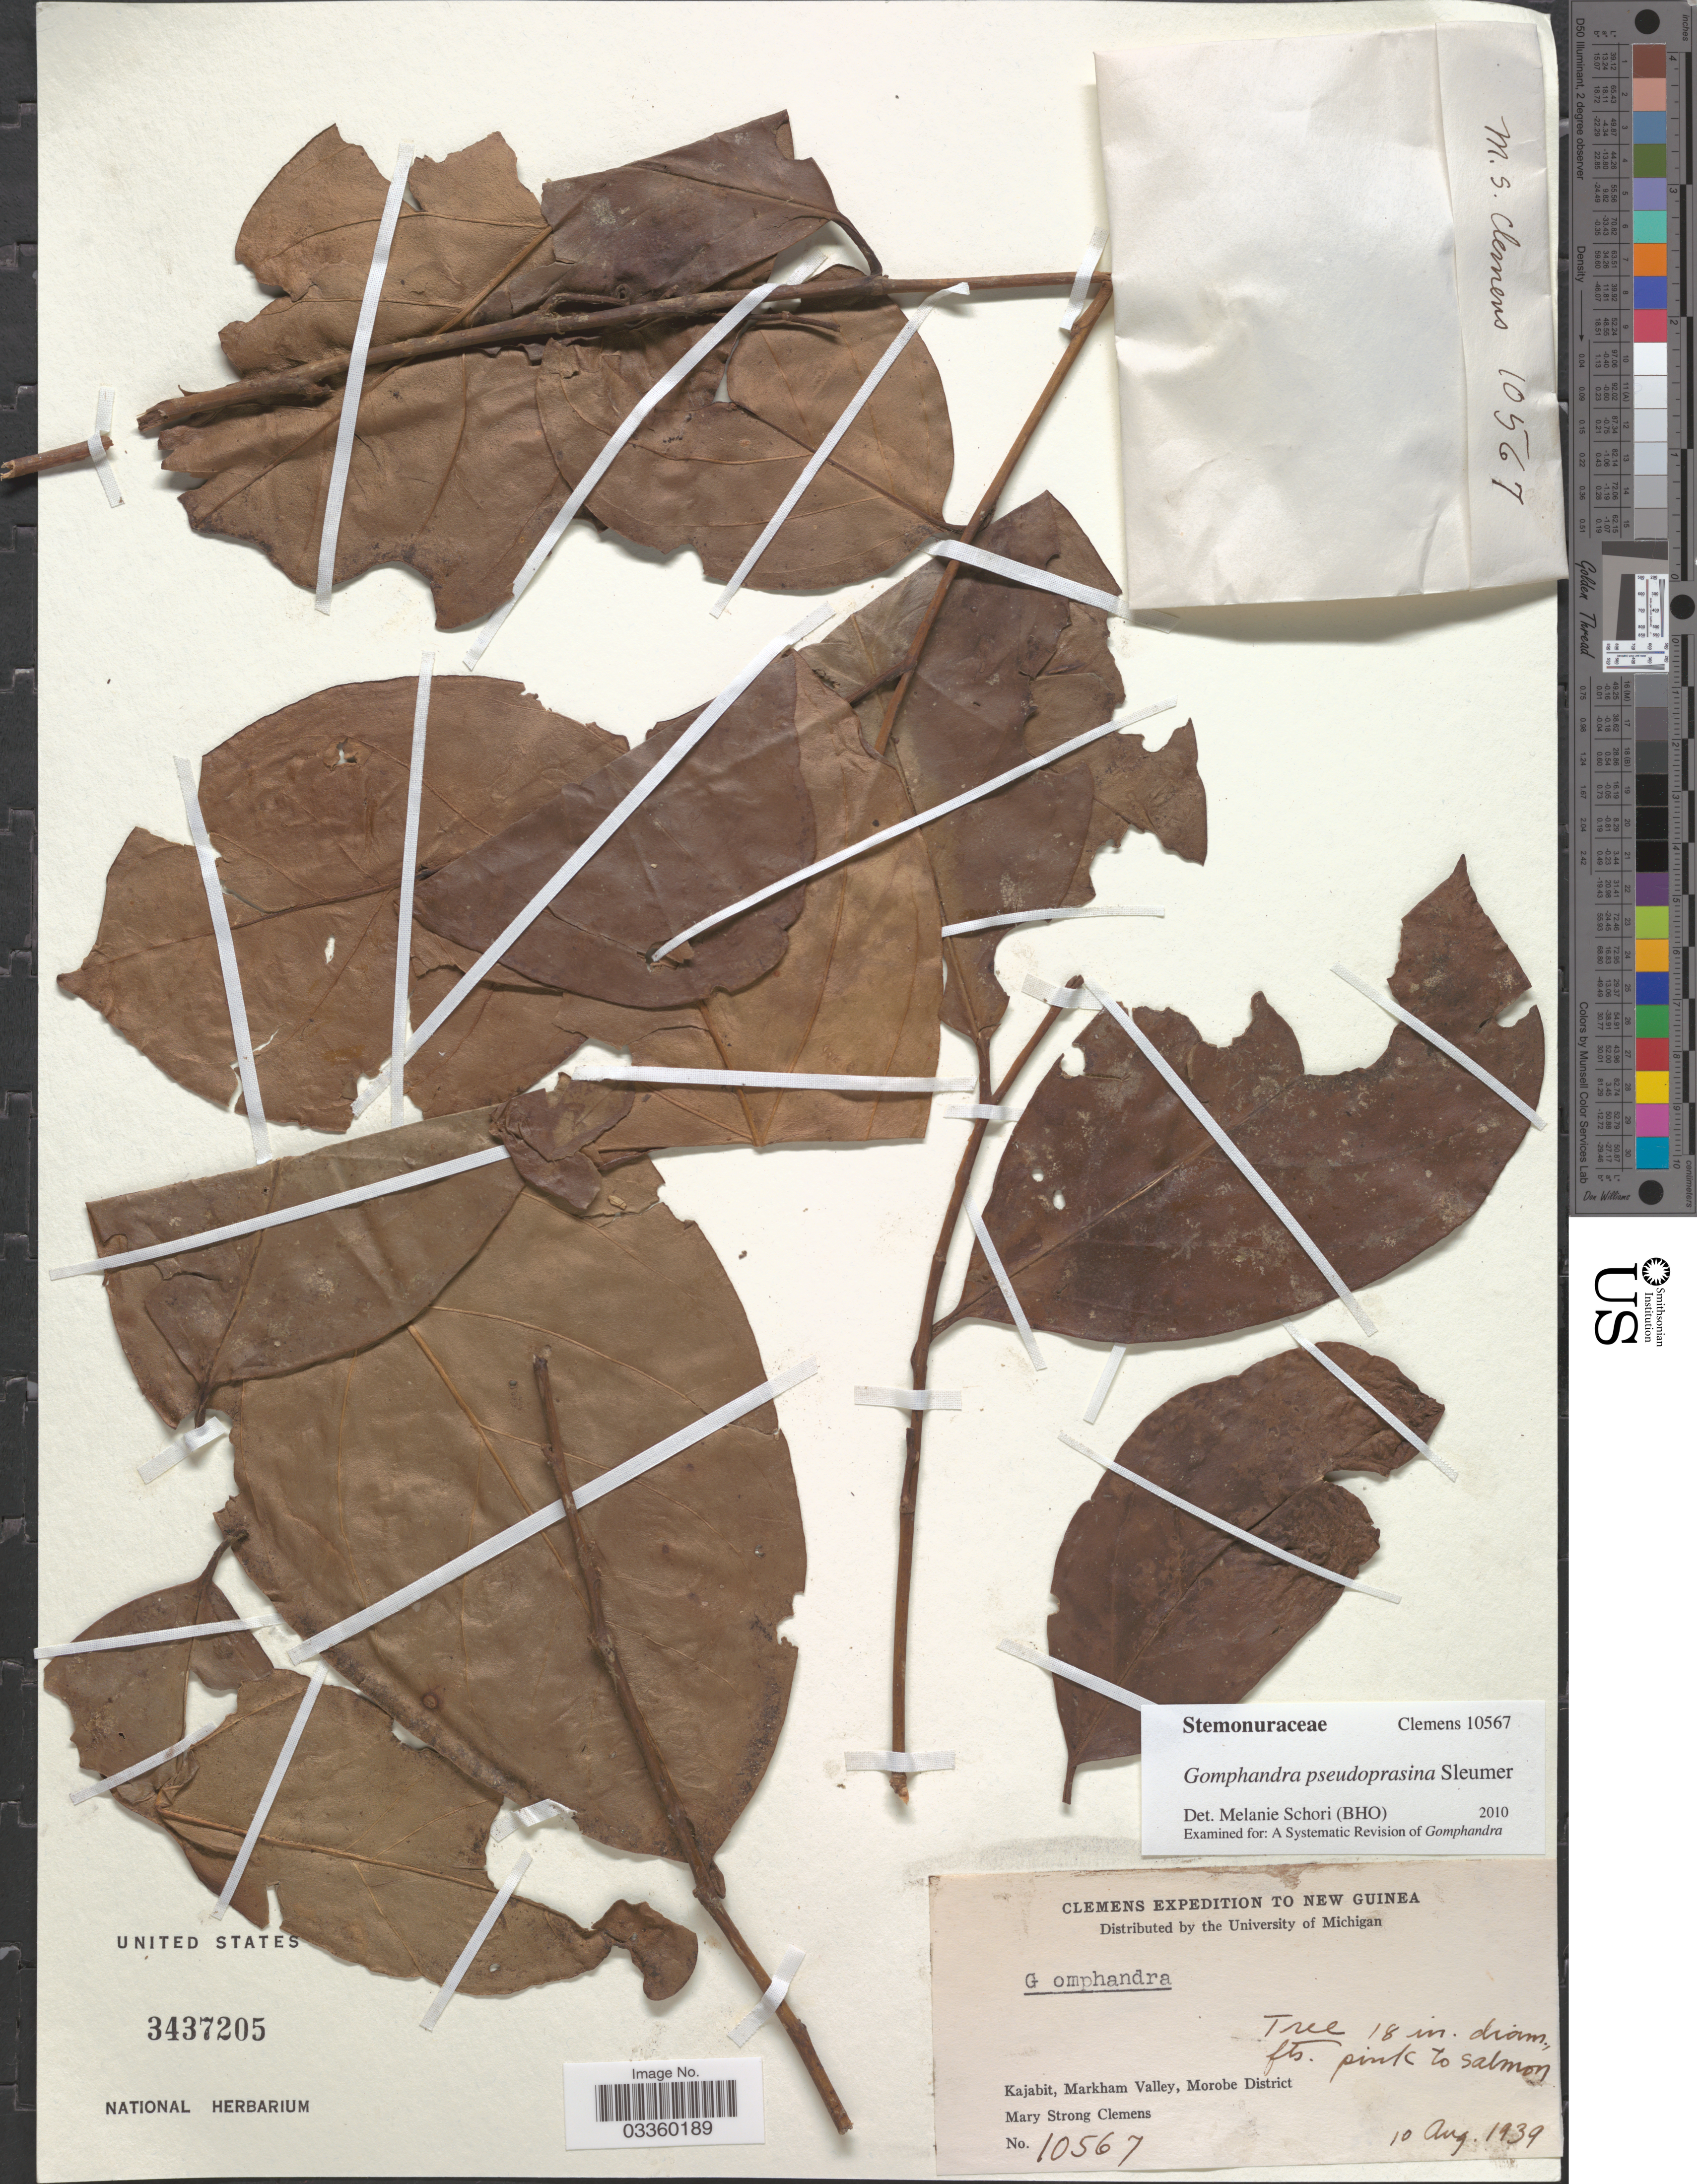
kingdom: Plantae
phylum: Tracheophyta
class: Magnoliopsida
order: Cardiopteridales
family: Stemonuraceae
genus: Gomphandra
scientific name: Gomphandra pseudoprasina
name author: Sleumer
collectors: M. S. Clemens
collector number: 10567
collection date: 1939-08-10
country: Papua New Guinea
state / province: Morobe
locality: New Guinea. Kajabit, Markham Valley, Morobe District.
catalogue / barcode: US 3437205